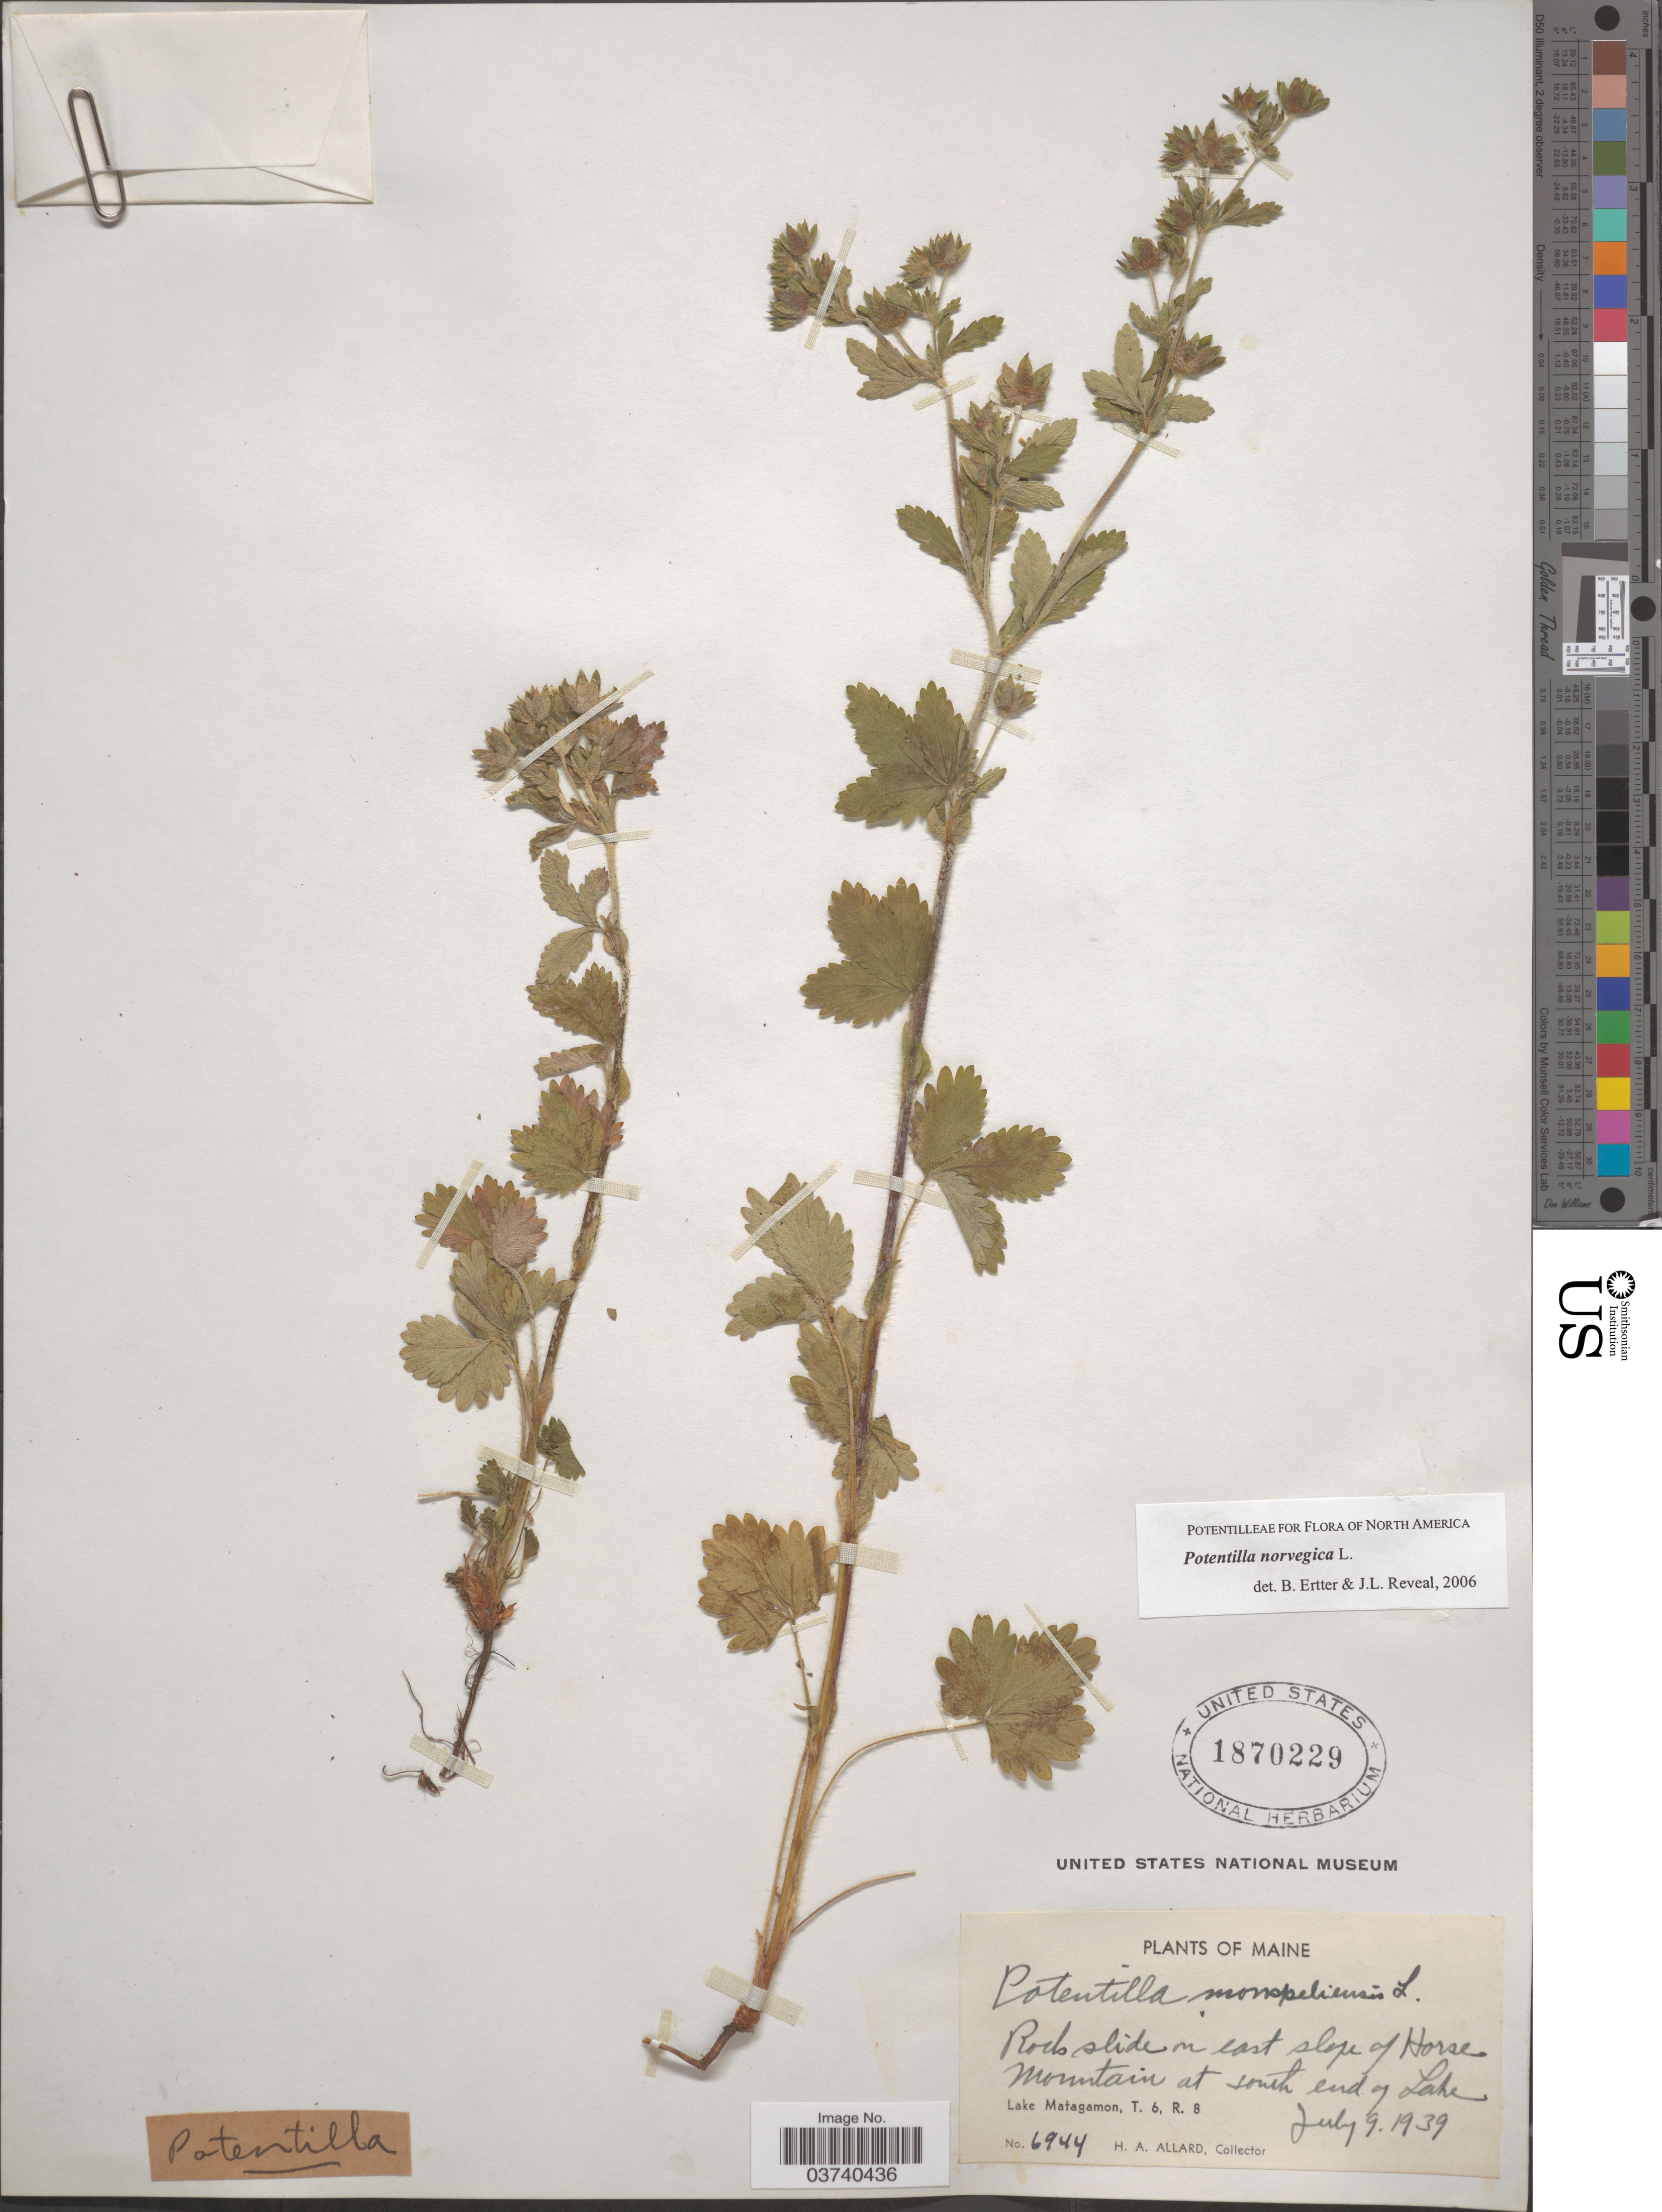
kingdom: Plantae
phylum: Tracheophyta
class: Magnoliopsida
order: Rosales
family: Rosaceae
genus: Potentilla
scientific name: Potentilla norvegica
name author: L.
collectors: H. A. Allard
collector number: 6944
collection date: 1939-07-09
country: United States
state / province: Maine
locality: Rock slide on east slope of Horse Mountain at south end of Lake. Lake Matagamon, T. 6, R. 8.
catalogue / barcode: US 1870229